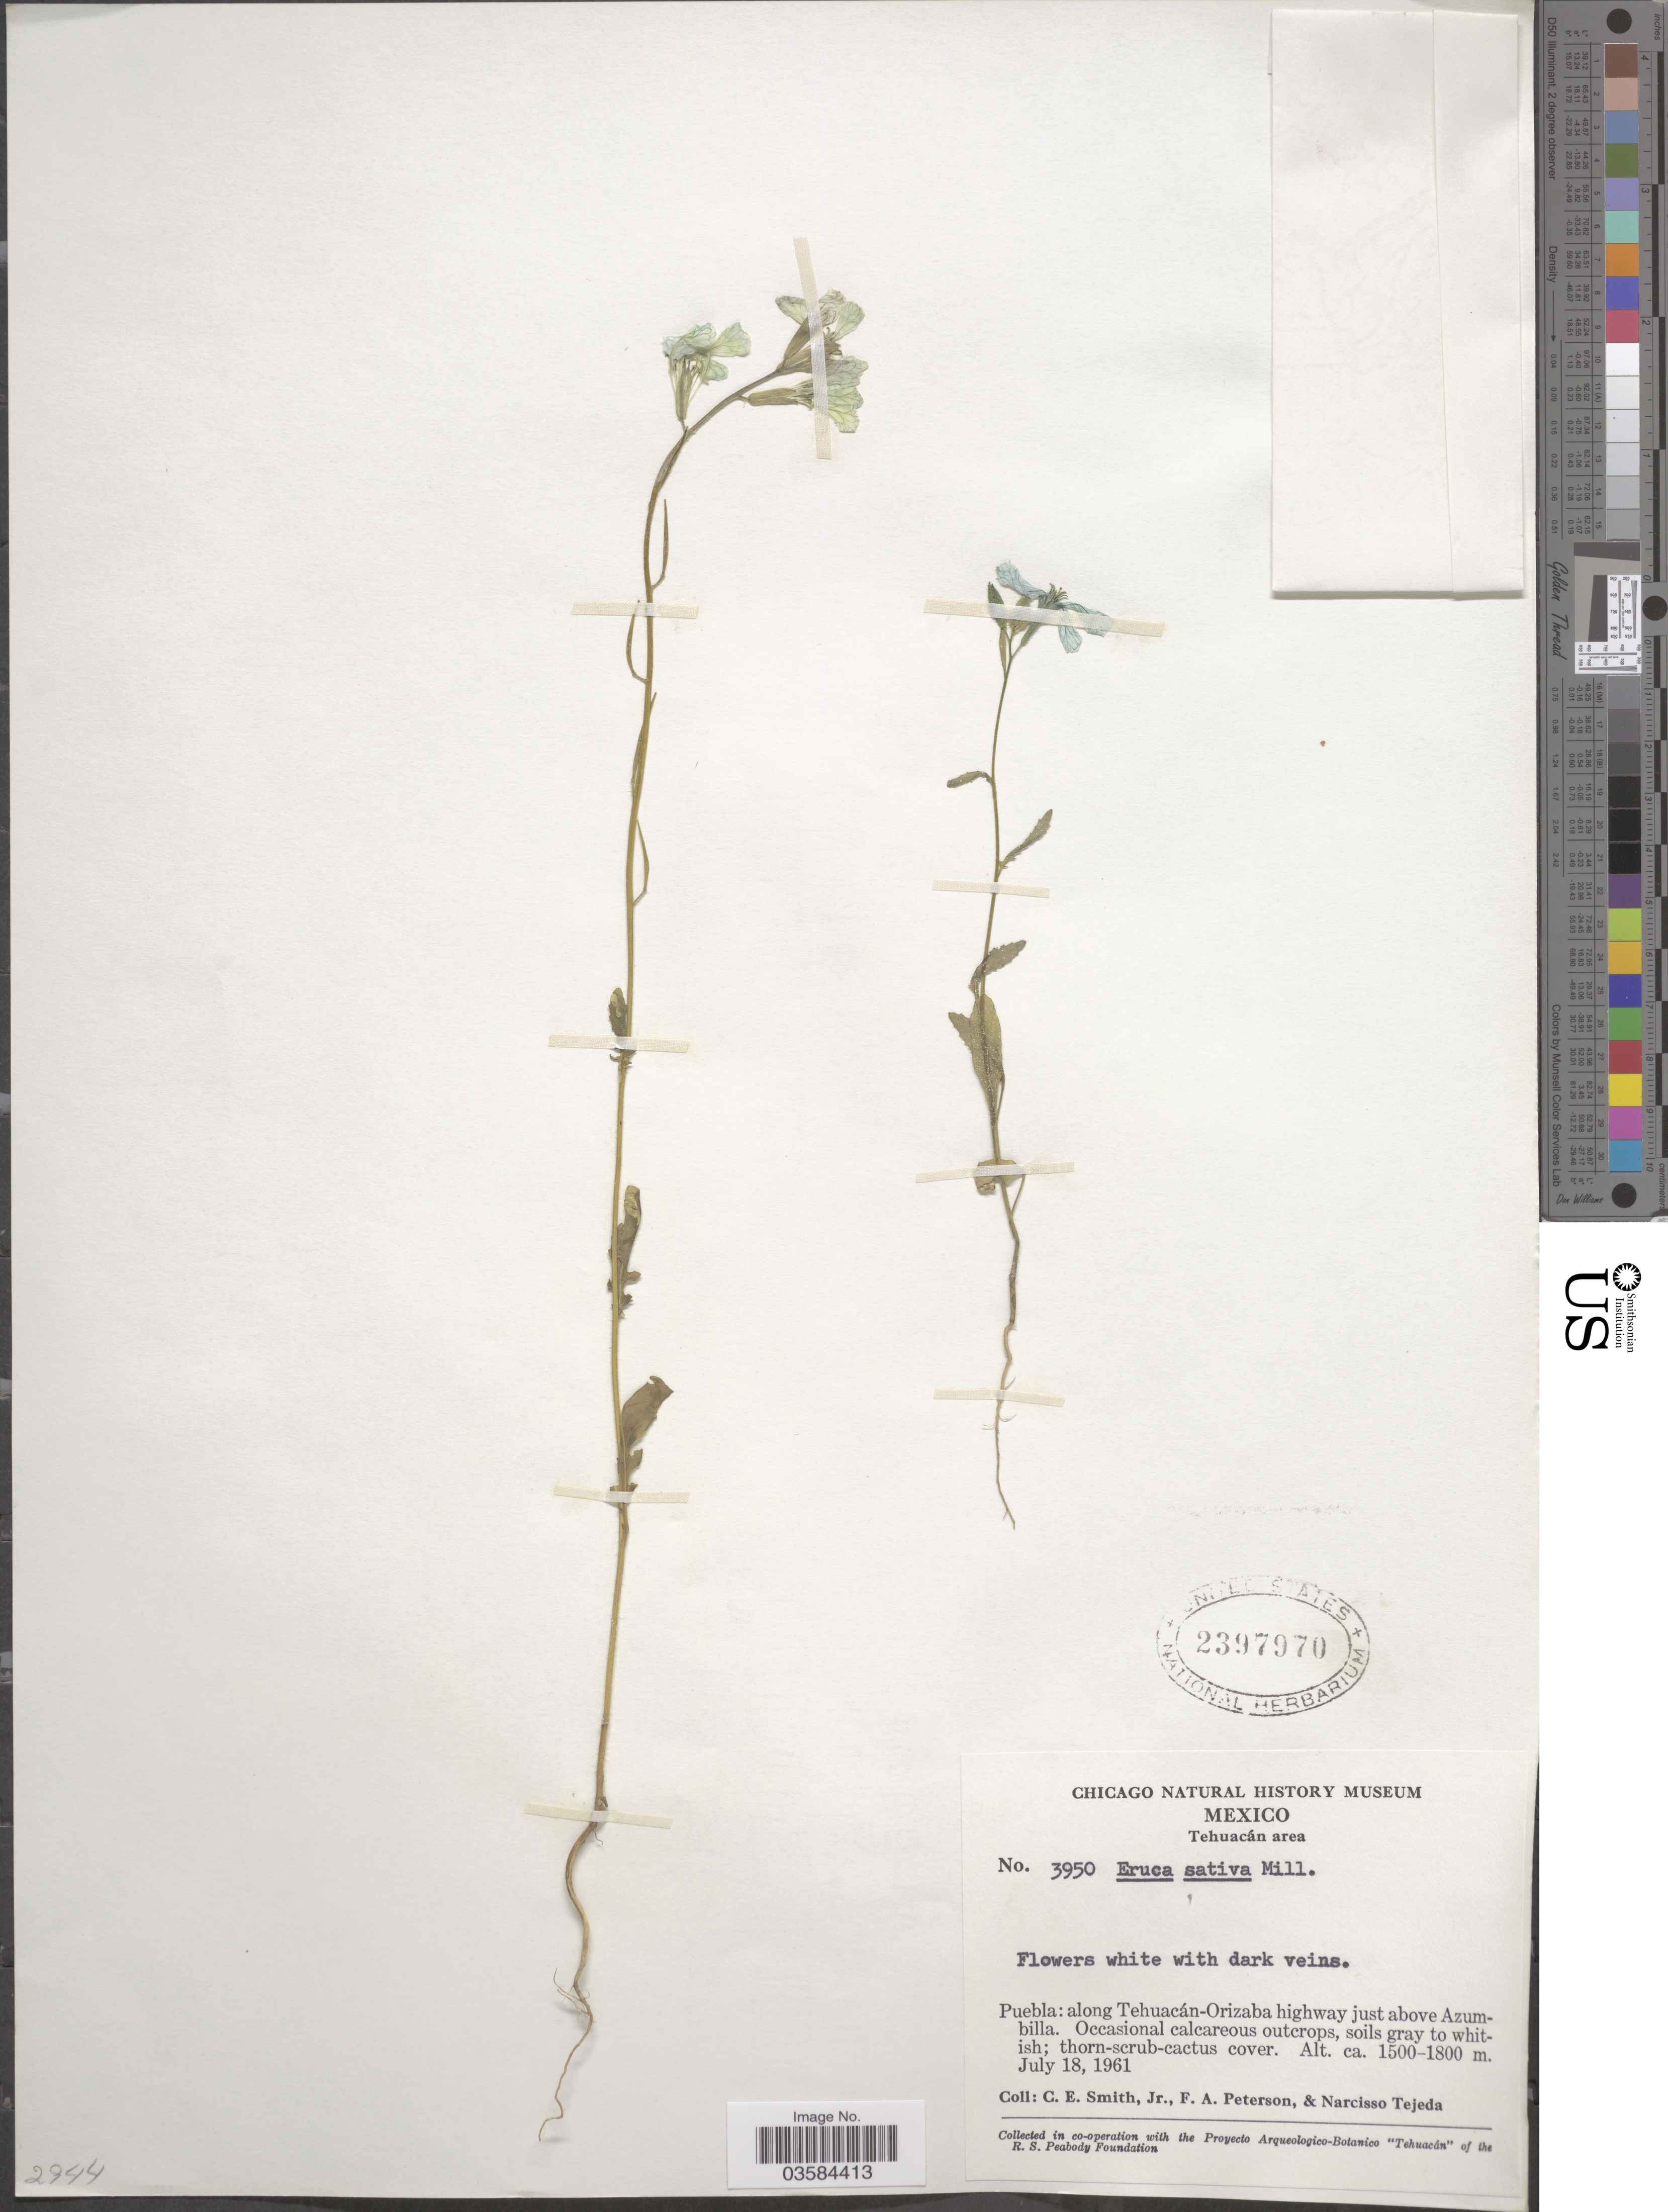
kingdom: Plantae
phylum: Tracheophyta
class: Magnoliopsida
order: Brassicales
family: Brassicaceae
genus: Eruca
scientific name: Eruca vesicaria subsp. sativa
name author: (Mill.) Thell.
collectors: C. E. Smith Jr., F. A. Peterson & N. Tejeda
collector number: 3950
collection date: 1961-07-18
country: Mexico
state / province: Puebla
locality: Tehuacán area. Along Tehuacán-Orizaba highway just above Azumbilla.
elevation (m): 1500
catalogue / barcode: US 2397970